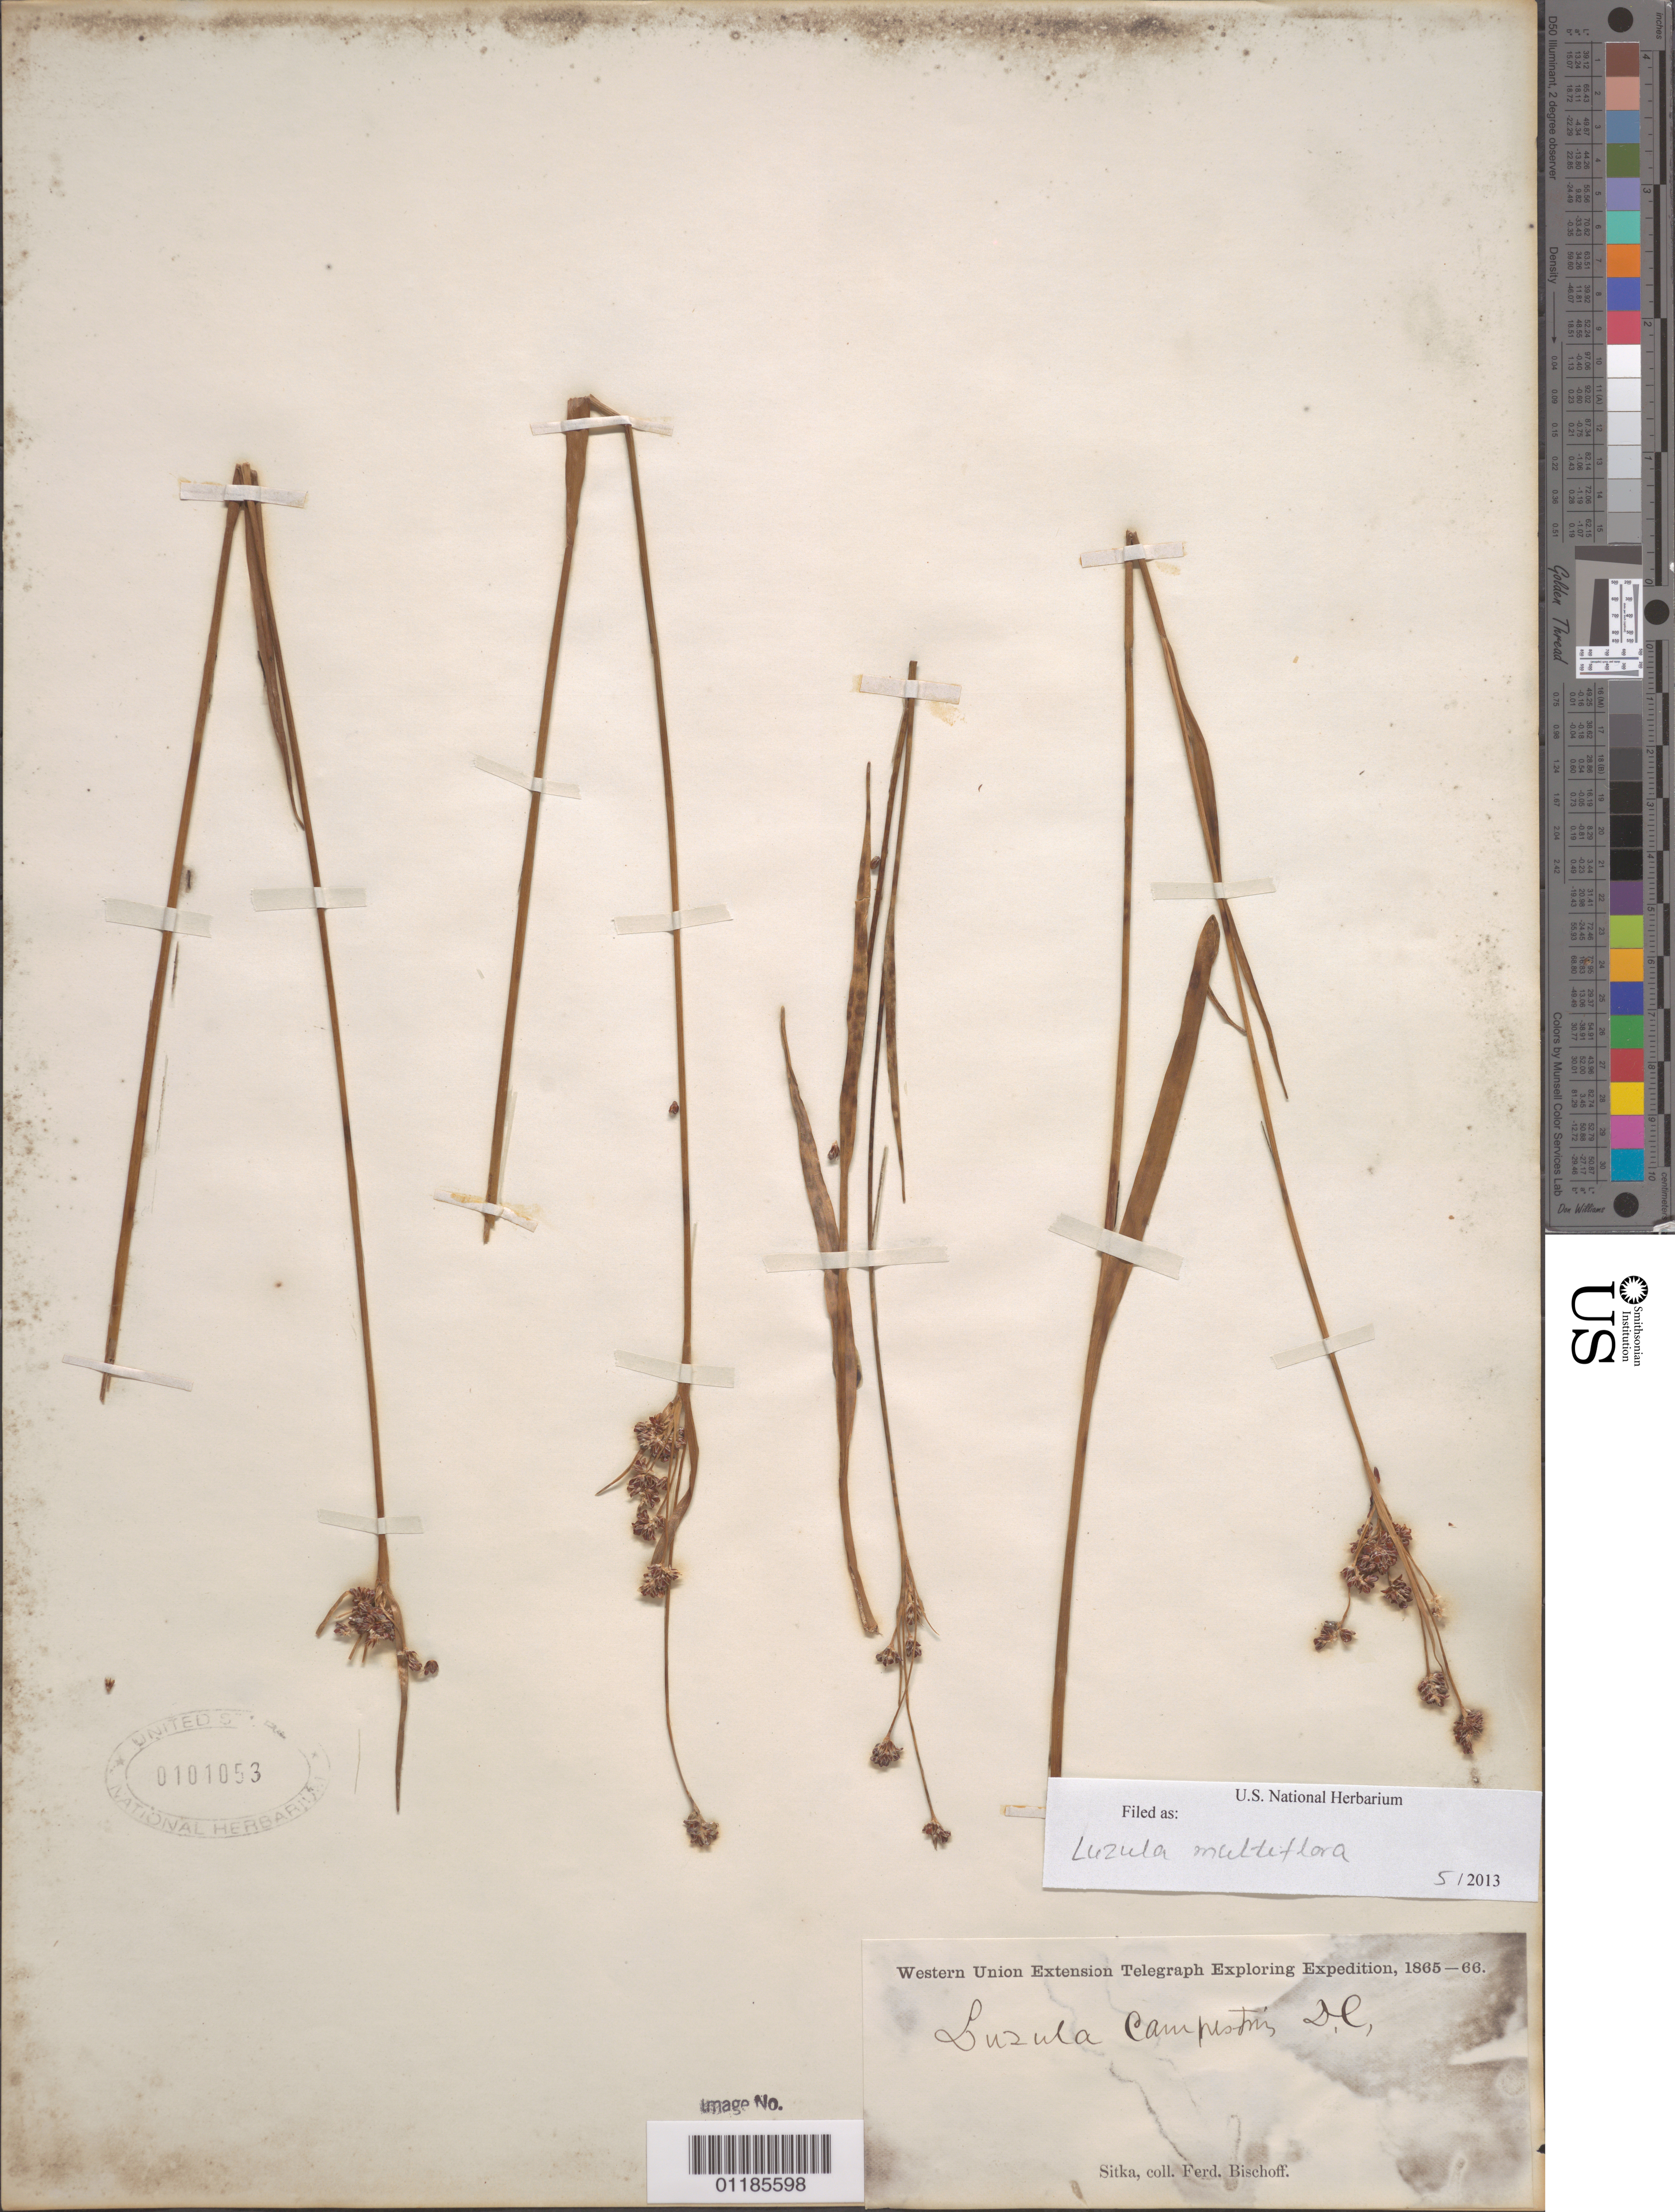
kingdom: Plantae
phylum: Tracheophyta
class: Liliopsida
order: Poales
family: Juncaceae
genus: Luzula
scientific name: Luzula multiflora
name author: (Ehrh.) Lej.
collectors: F. Bischoff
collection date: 1865/1866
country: United States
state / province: Alaska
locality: Sitka.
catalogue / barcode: US 101053